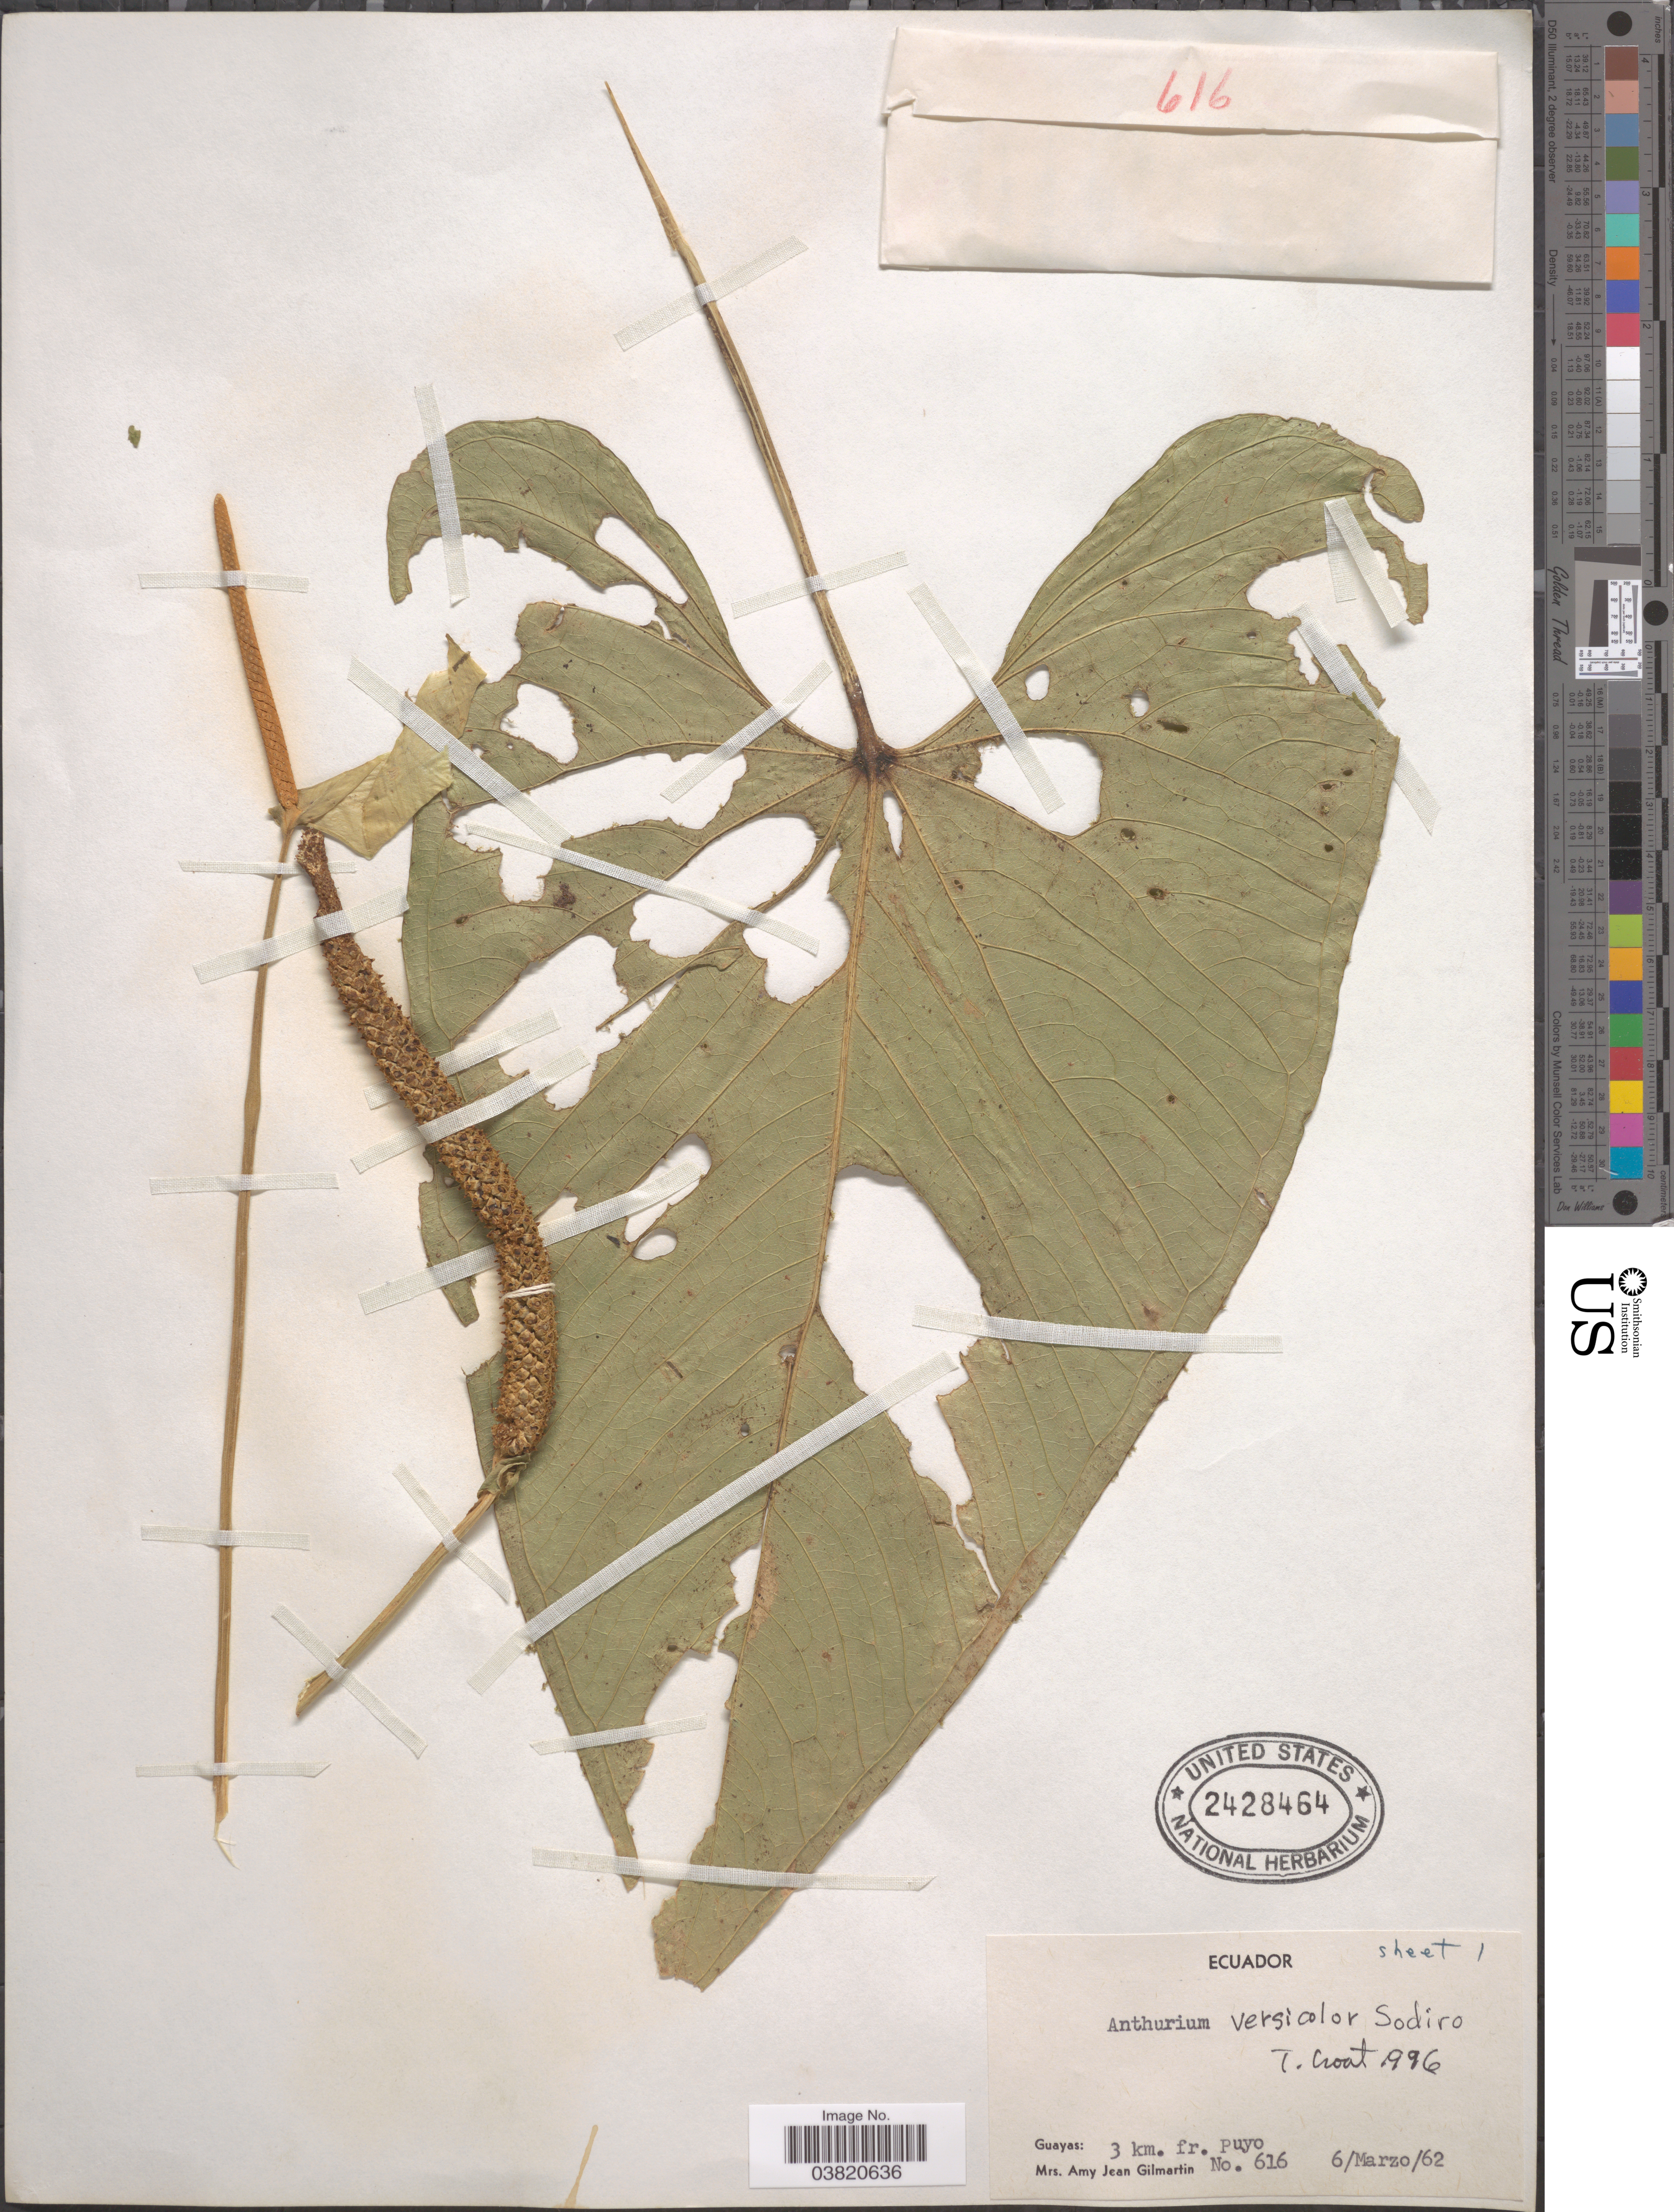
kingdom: Plantae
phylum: Tracheophyta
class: Liliopsida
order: Alismatales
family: Araceae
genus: Anthurium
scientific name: Anthurium versicolor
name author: Sodiro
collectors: A. J. Gilmartin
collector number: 616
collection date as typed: Transcribed d/m/y: 6/3/62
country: Ecuador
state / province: Guayas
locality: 3 km. fr. Puyo.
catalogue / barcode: US 2428464